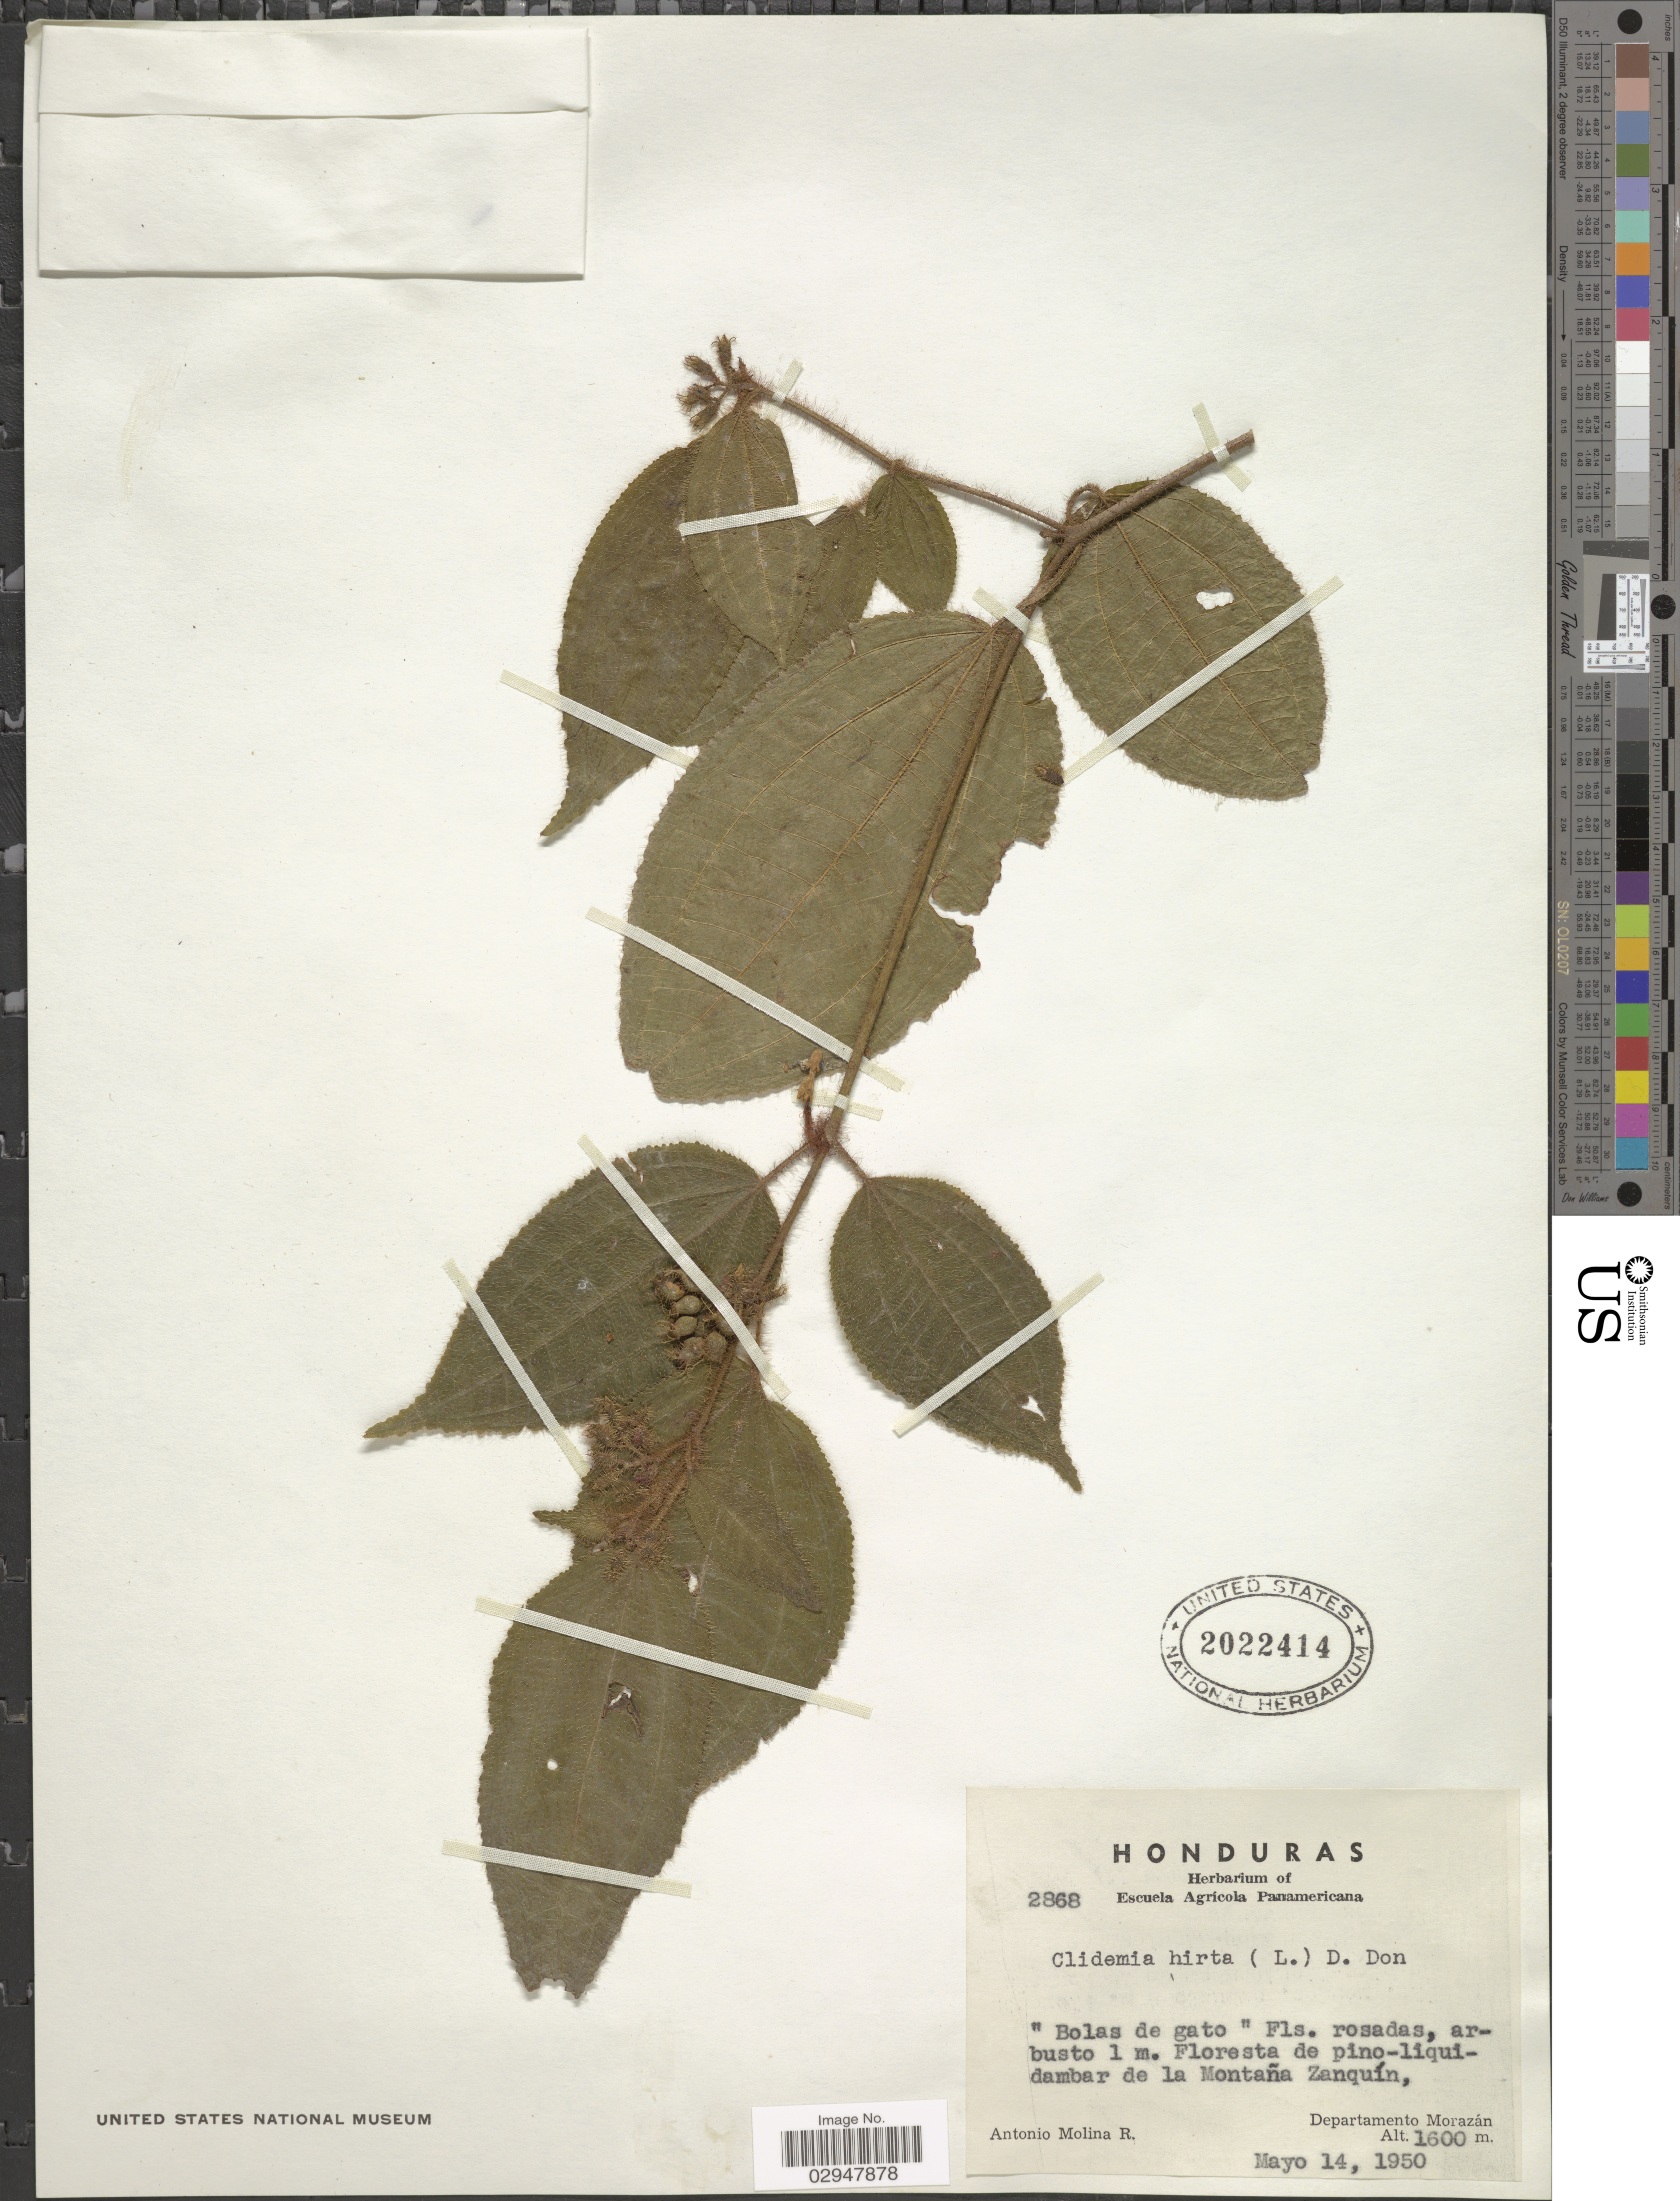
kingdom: Plantae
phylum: Tracheophyta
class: Magnoliopsida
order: Myrtales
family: Melastomataceae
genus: Miconia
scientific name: Miconia hirta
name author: Cogn.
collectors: A. Molina R.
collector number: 2868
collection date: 1950-05-14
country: Honduras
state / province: Fco. Morazán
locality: Floresta de pino-liquidambar de la Montaña Zanquín, Departamento Morazán.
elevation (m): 1600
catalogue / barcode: US 2022414